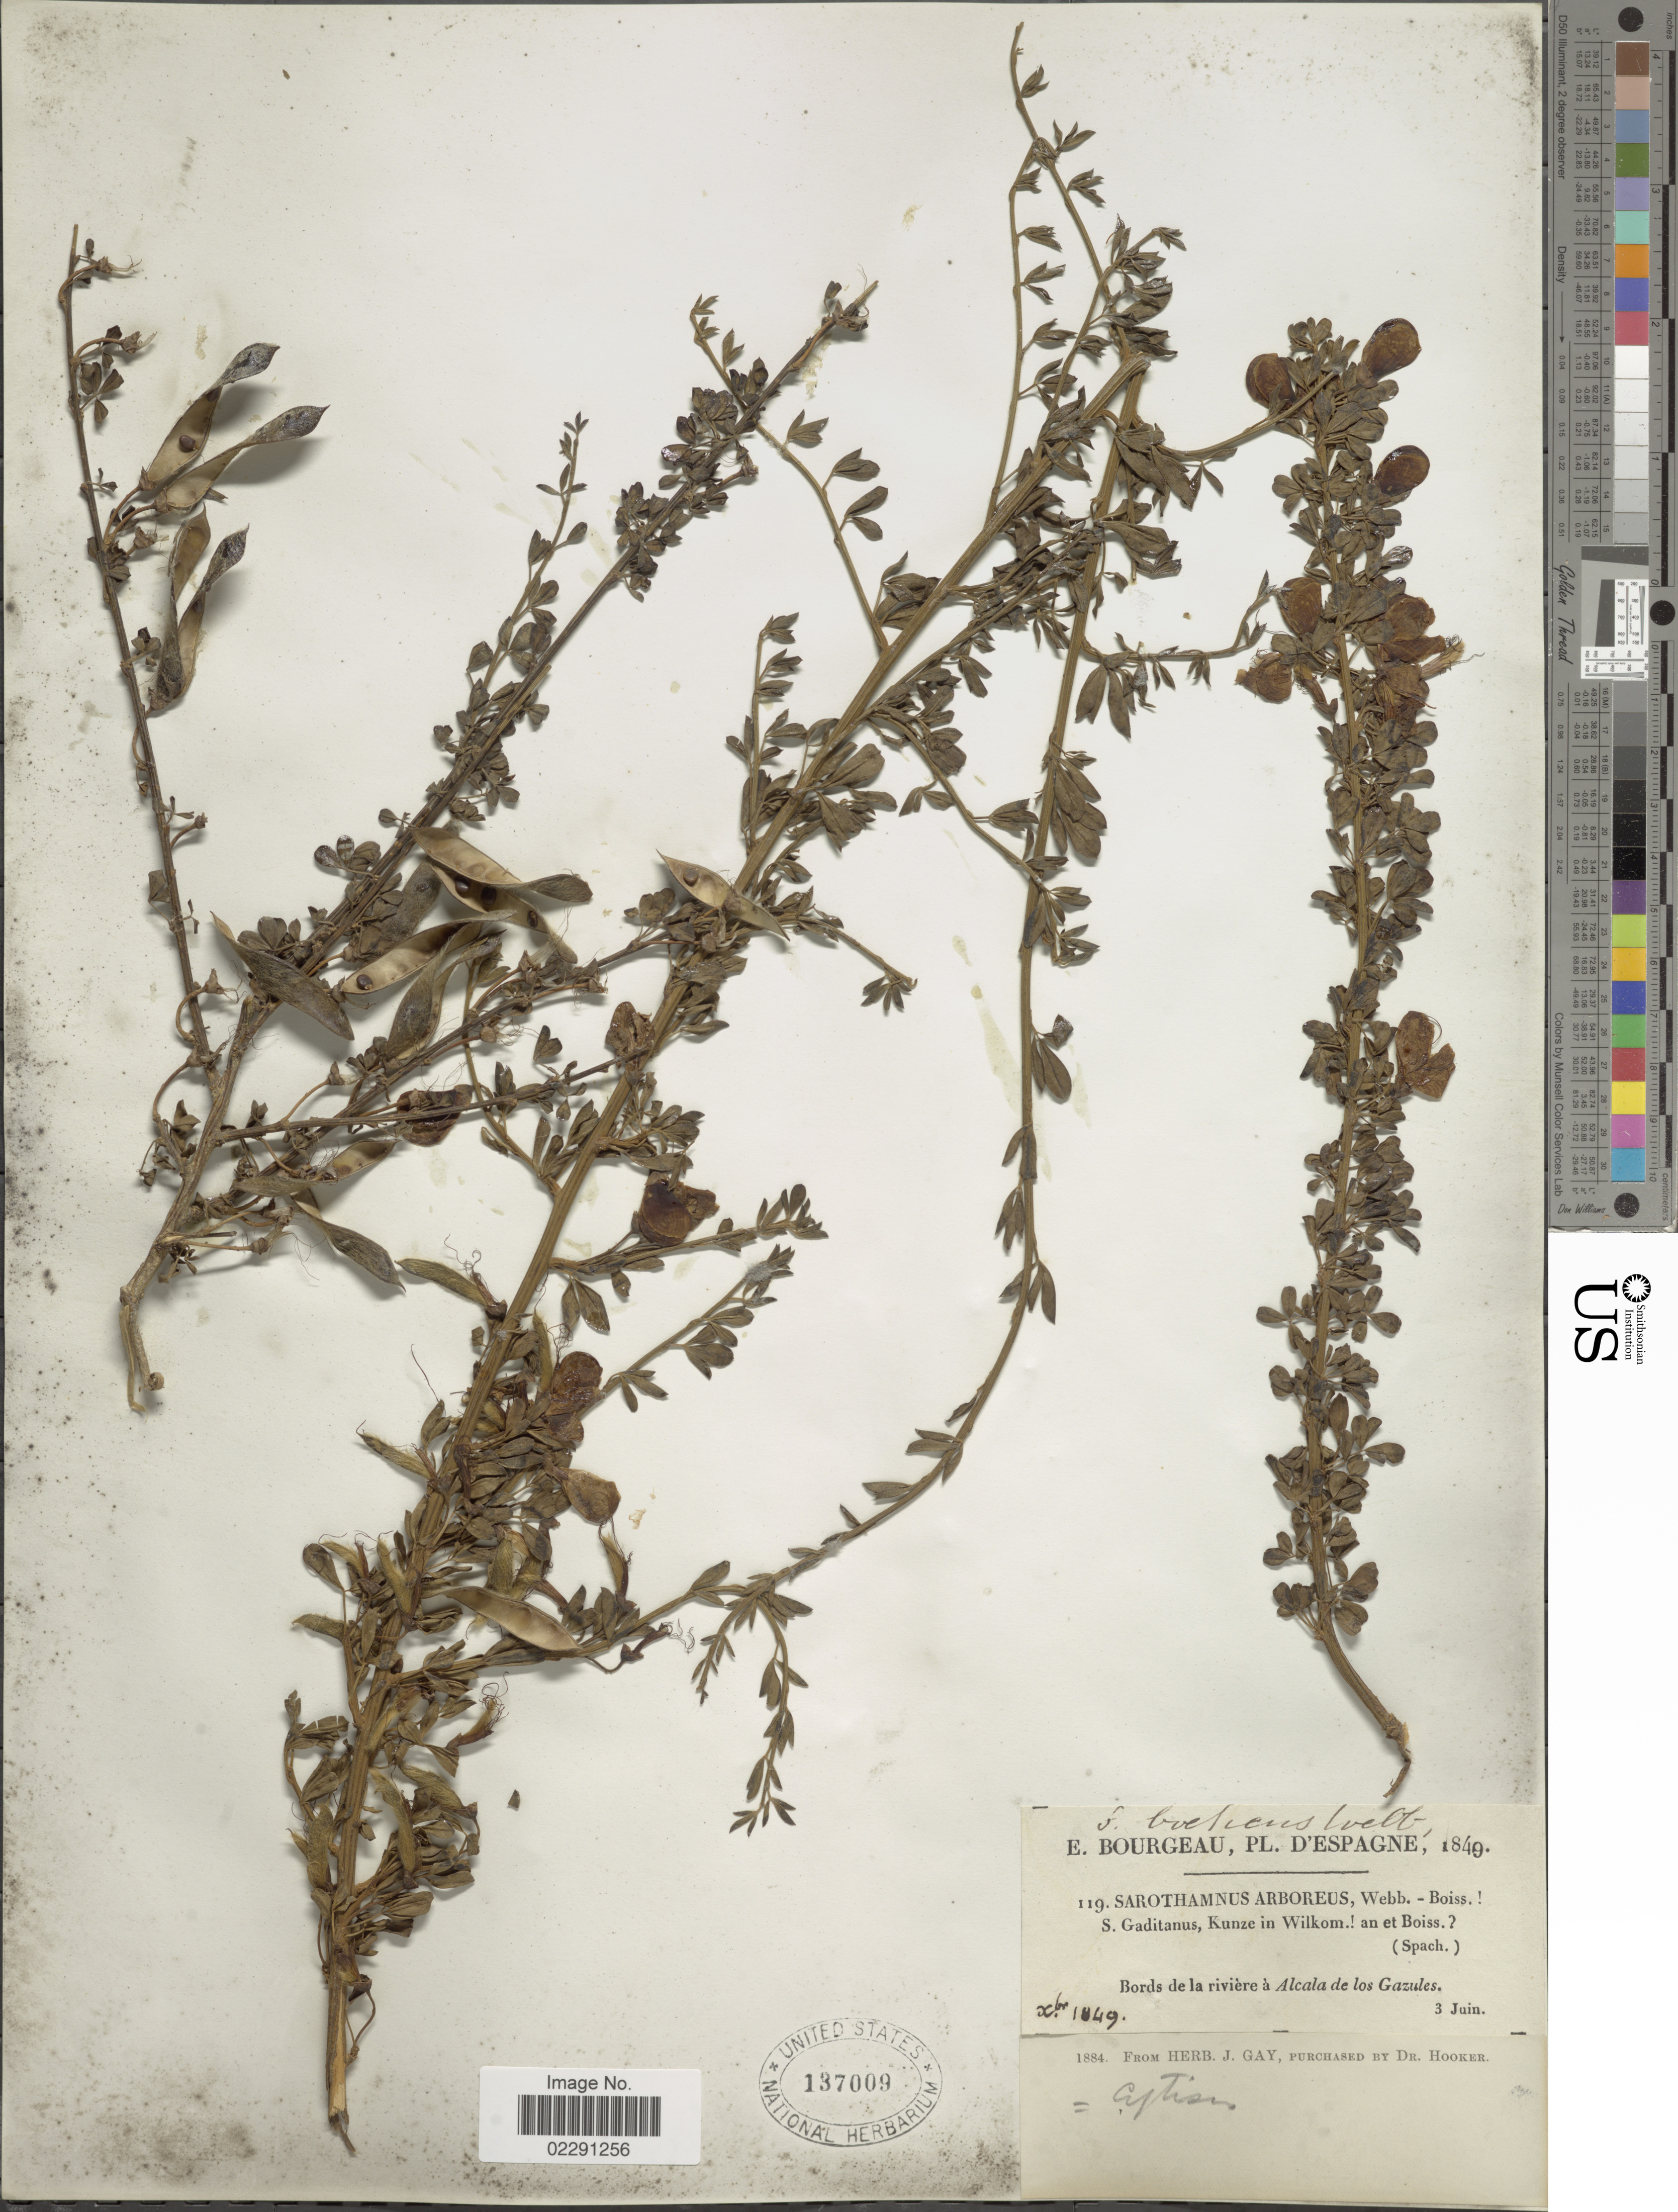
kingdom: Plantae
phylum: Tracheophyta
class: Magnoliopsida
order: Fabales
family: Fabaceae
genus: Cytisus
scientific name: Cytisus arboreus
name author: (Desf.) DC.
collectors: E. Bourgeau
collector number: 119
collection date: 1849-06-03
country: Spain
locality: Pl. d'Espagne, bords de la riviere a Alcala de los Gazules.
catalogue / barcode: US 137009